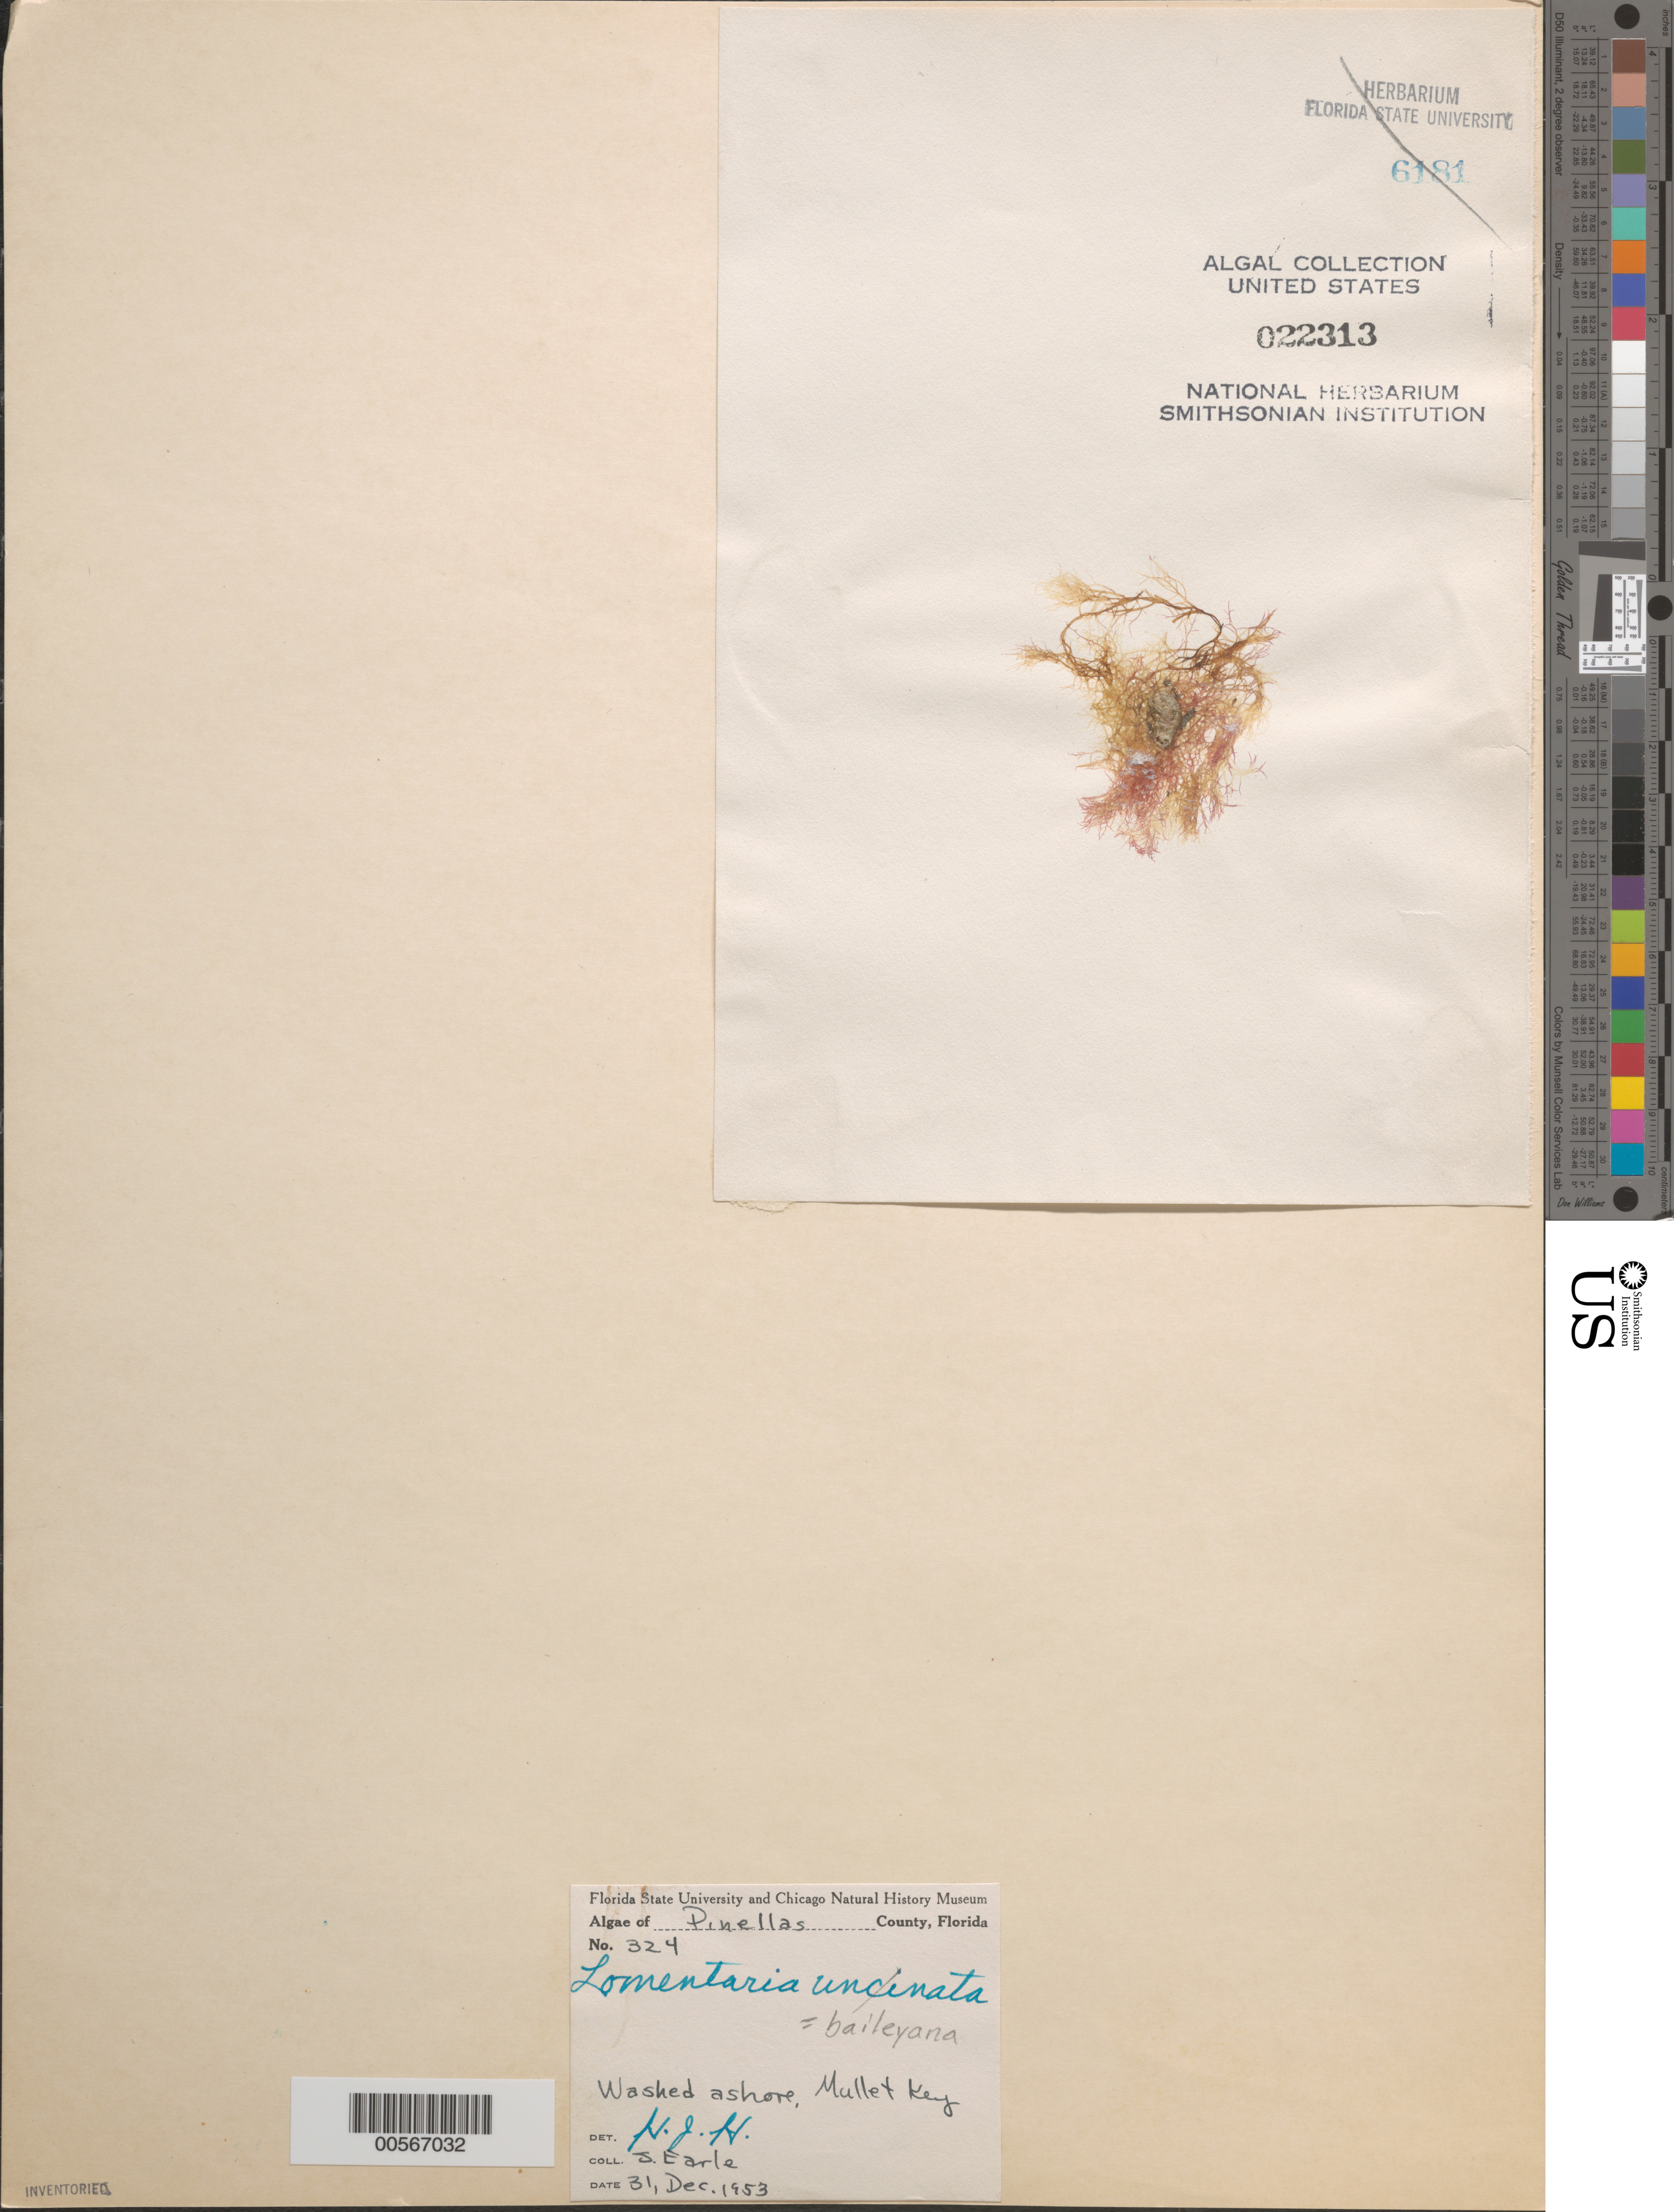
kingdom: Plantae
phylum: Rhodophyta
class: Florideophyceae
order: Rhodymeniales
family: Lomentariaceae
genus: Hooperia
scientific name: Hooperia divaricata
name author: (Durant) M.J. Wynne et al.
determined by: Algae name updating Project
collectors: S. A. Earle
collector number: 324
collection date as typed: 31 Dec 1953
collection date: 1953-12-31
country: United States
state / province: Florida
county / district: Pinellas County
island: Mullet Key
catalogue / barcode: US 22313